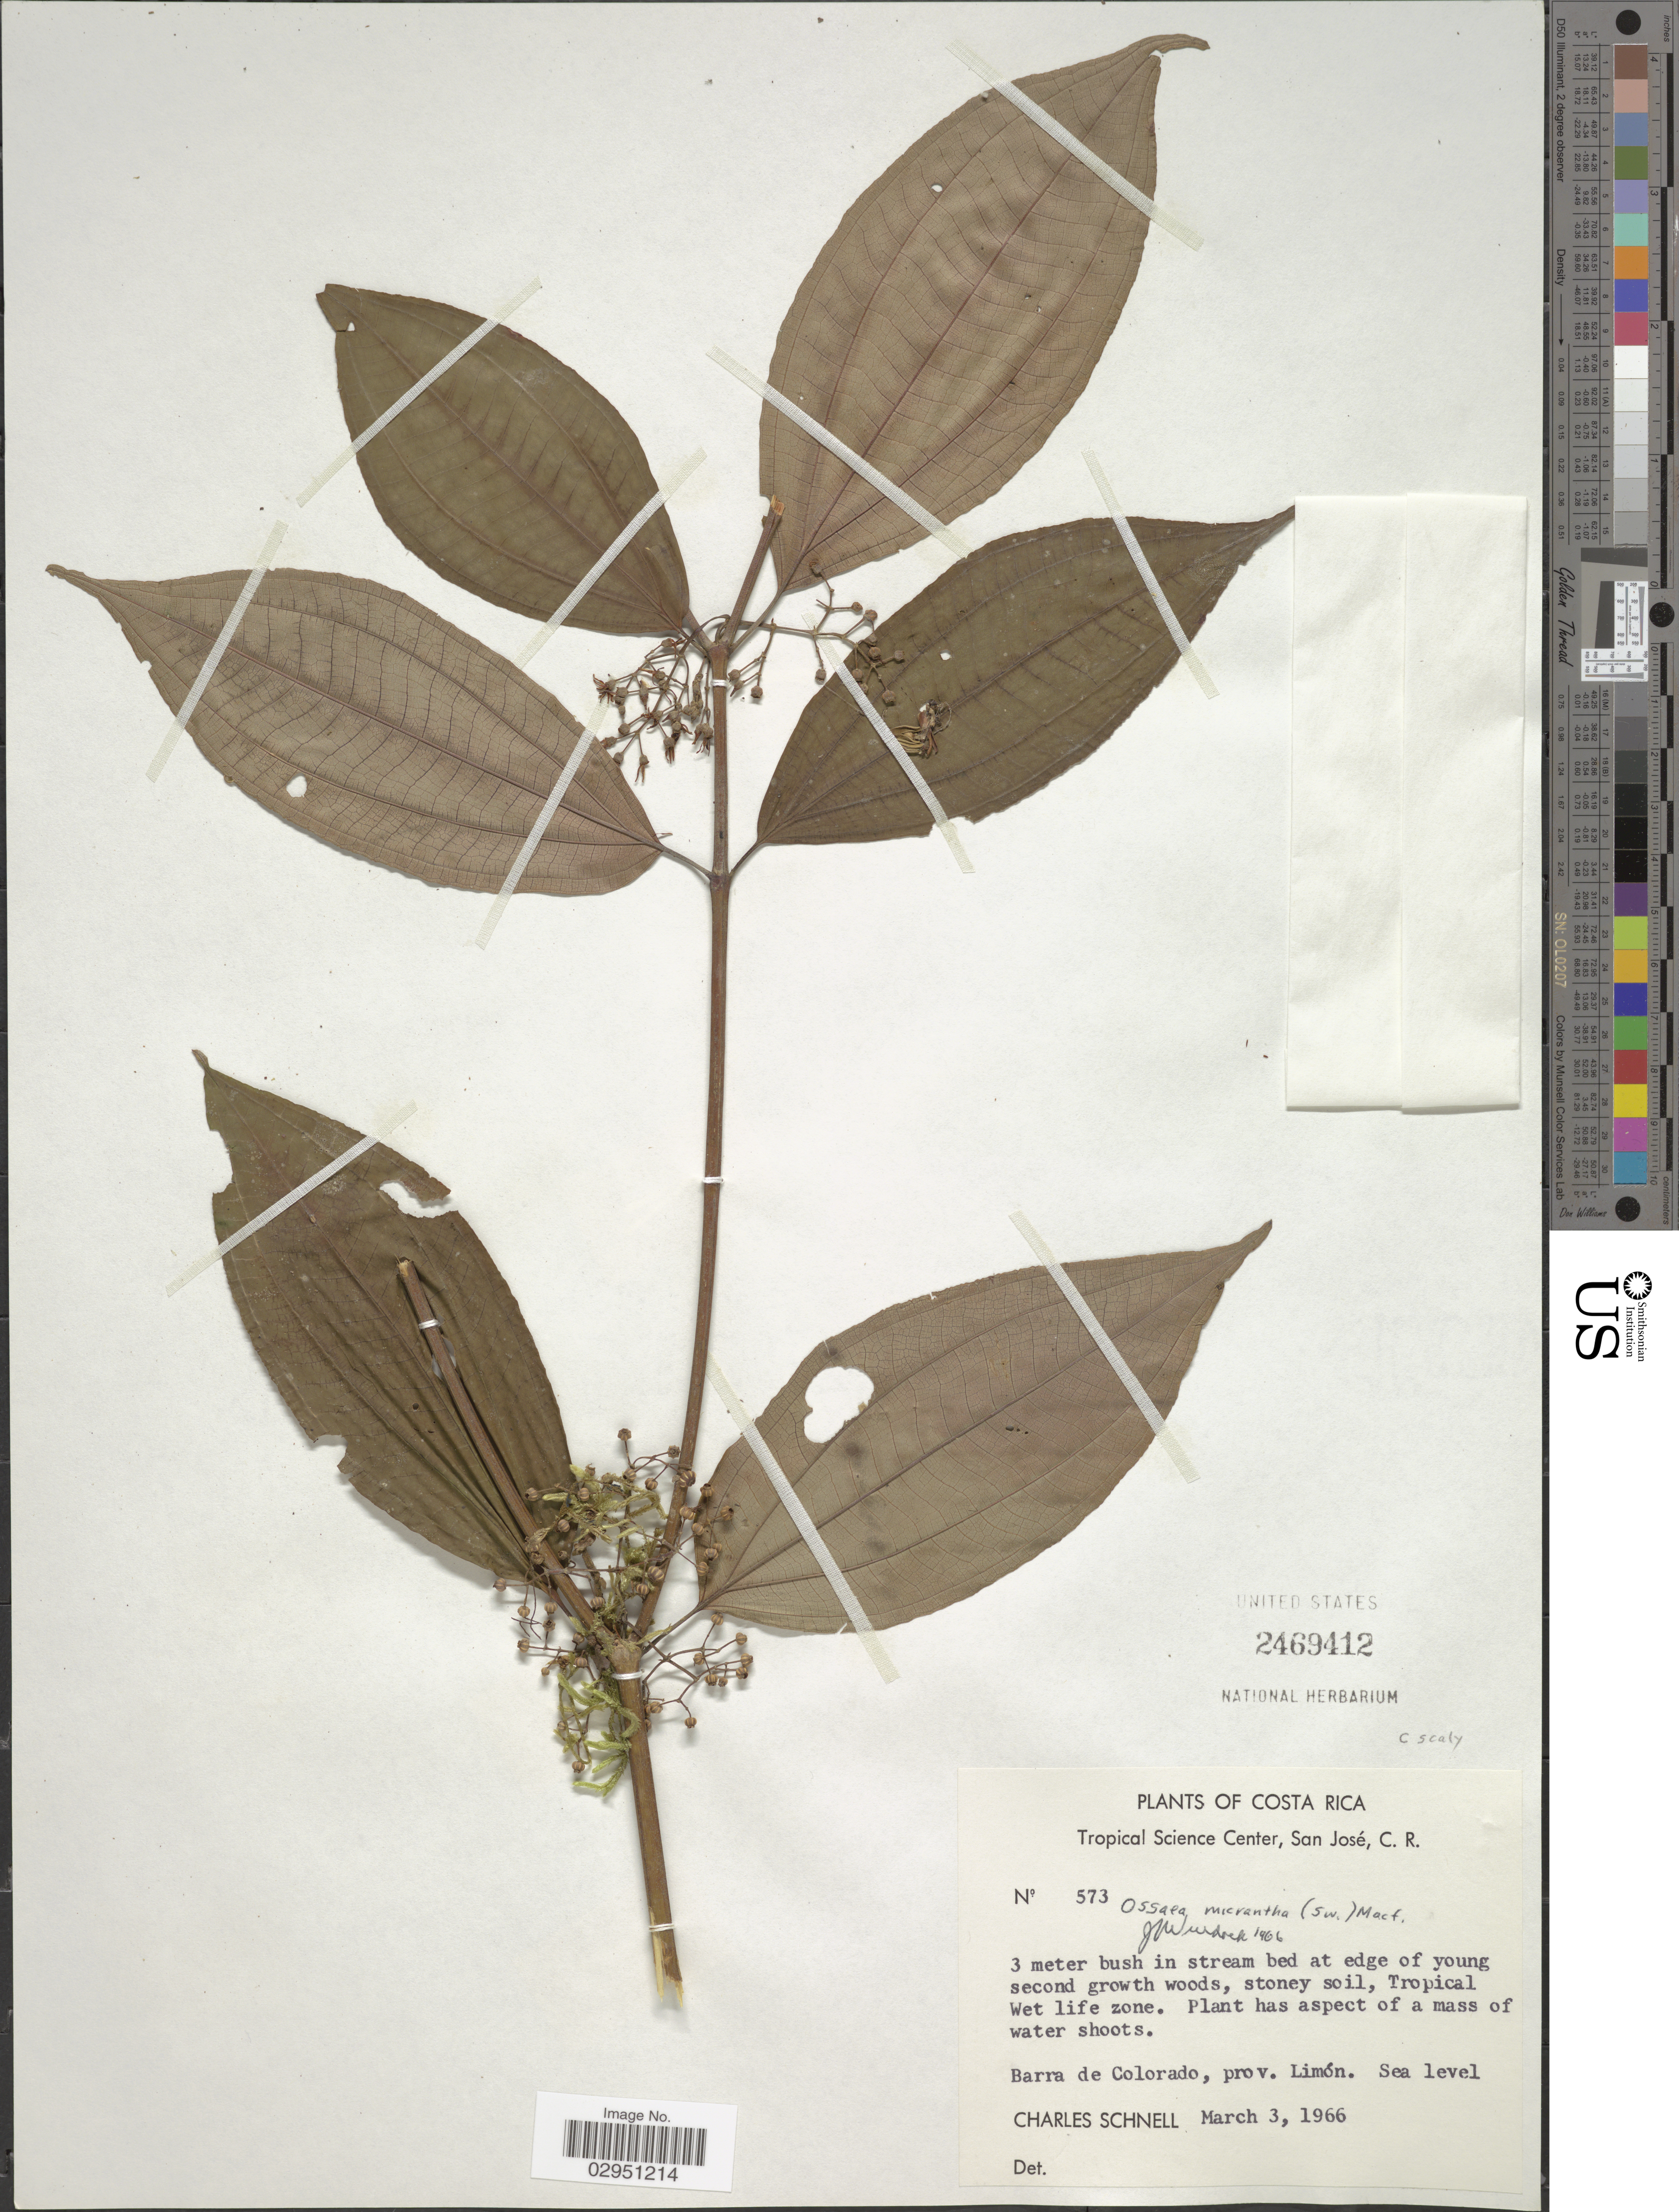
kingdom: Plantae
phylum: Tracheophyta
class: Magnoliopsida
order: Myrtales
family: Melastomataceae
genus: Ossaea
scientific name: Ossaea micrantha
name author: (Sw.) Macfad. ex Cogn.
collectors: C. Schnell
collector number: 573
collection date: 1966-03-03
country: Costa Rica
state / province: Limón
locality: Tropical Wet life zone. Barra de Colorado.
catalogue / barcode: US 2469412